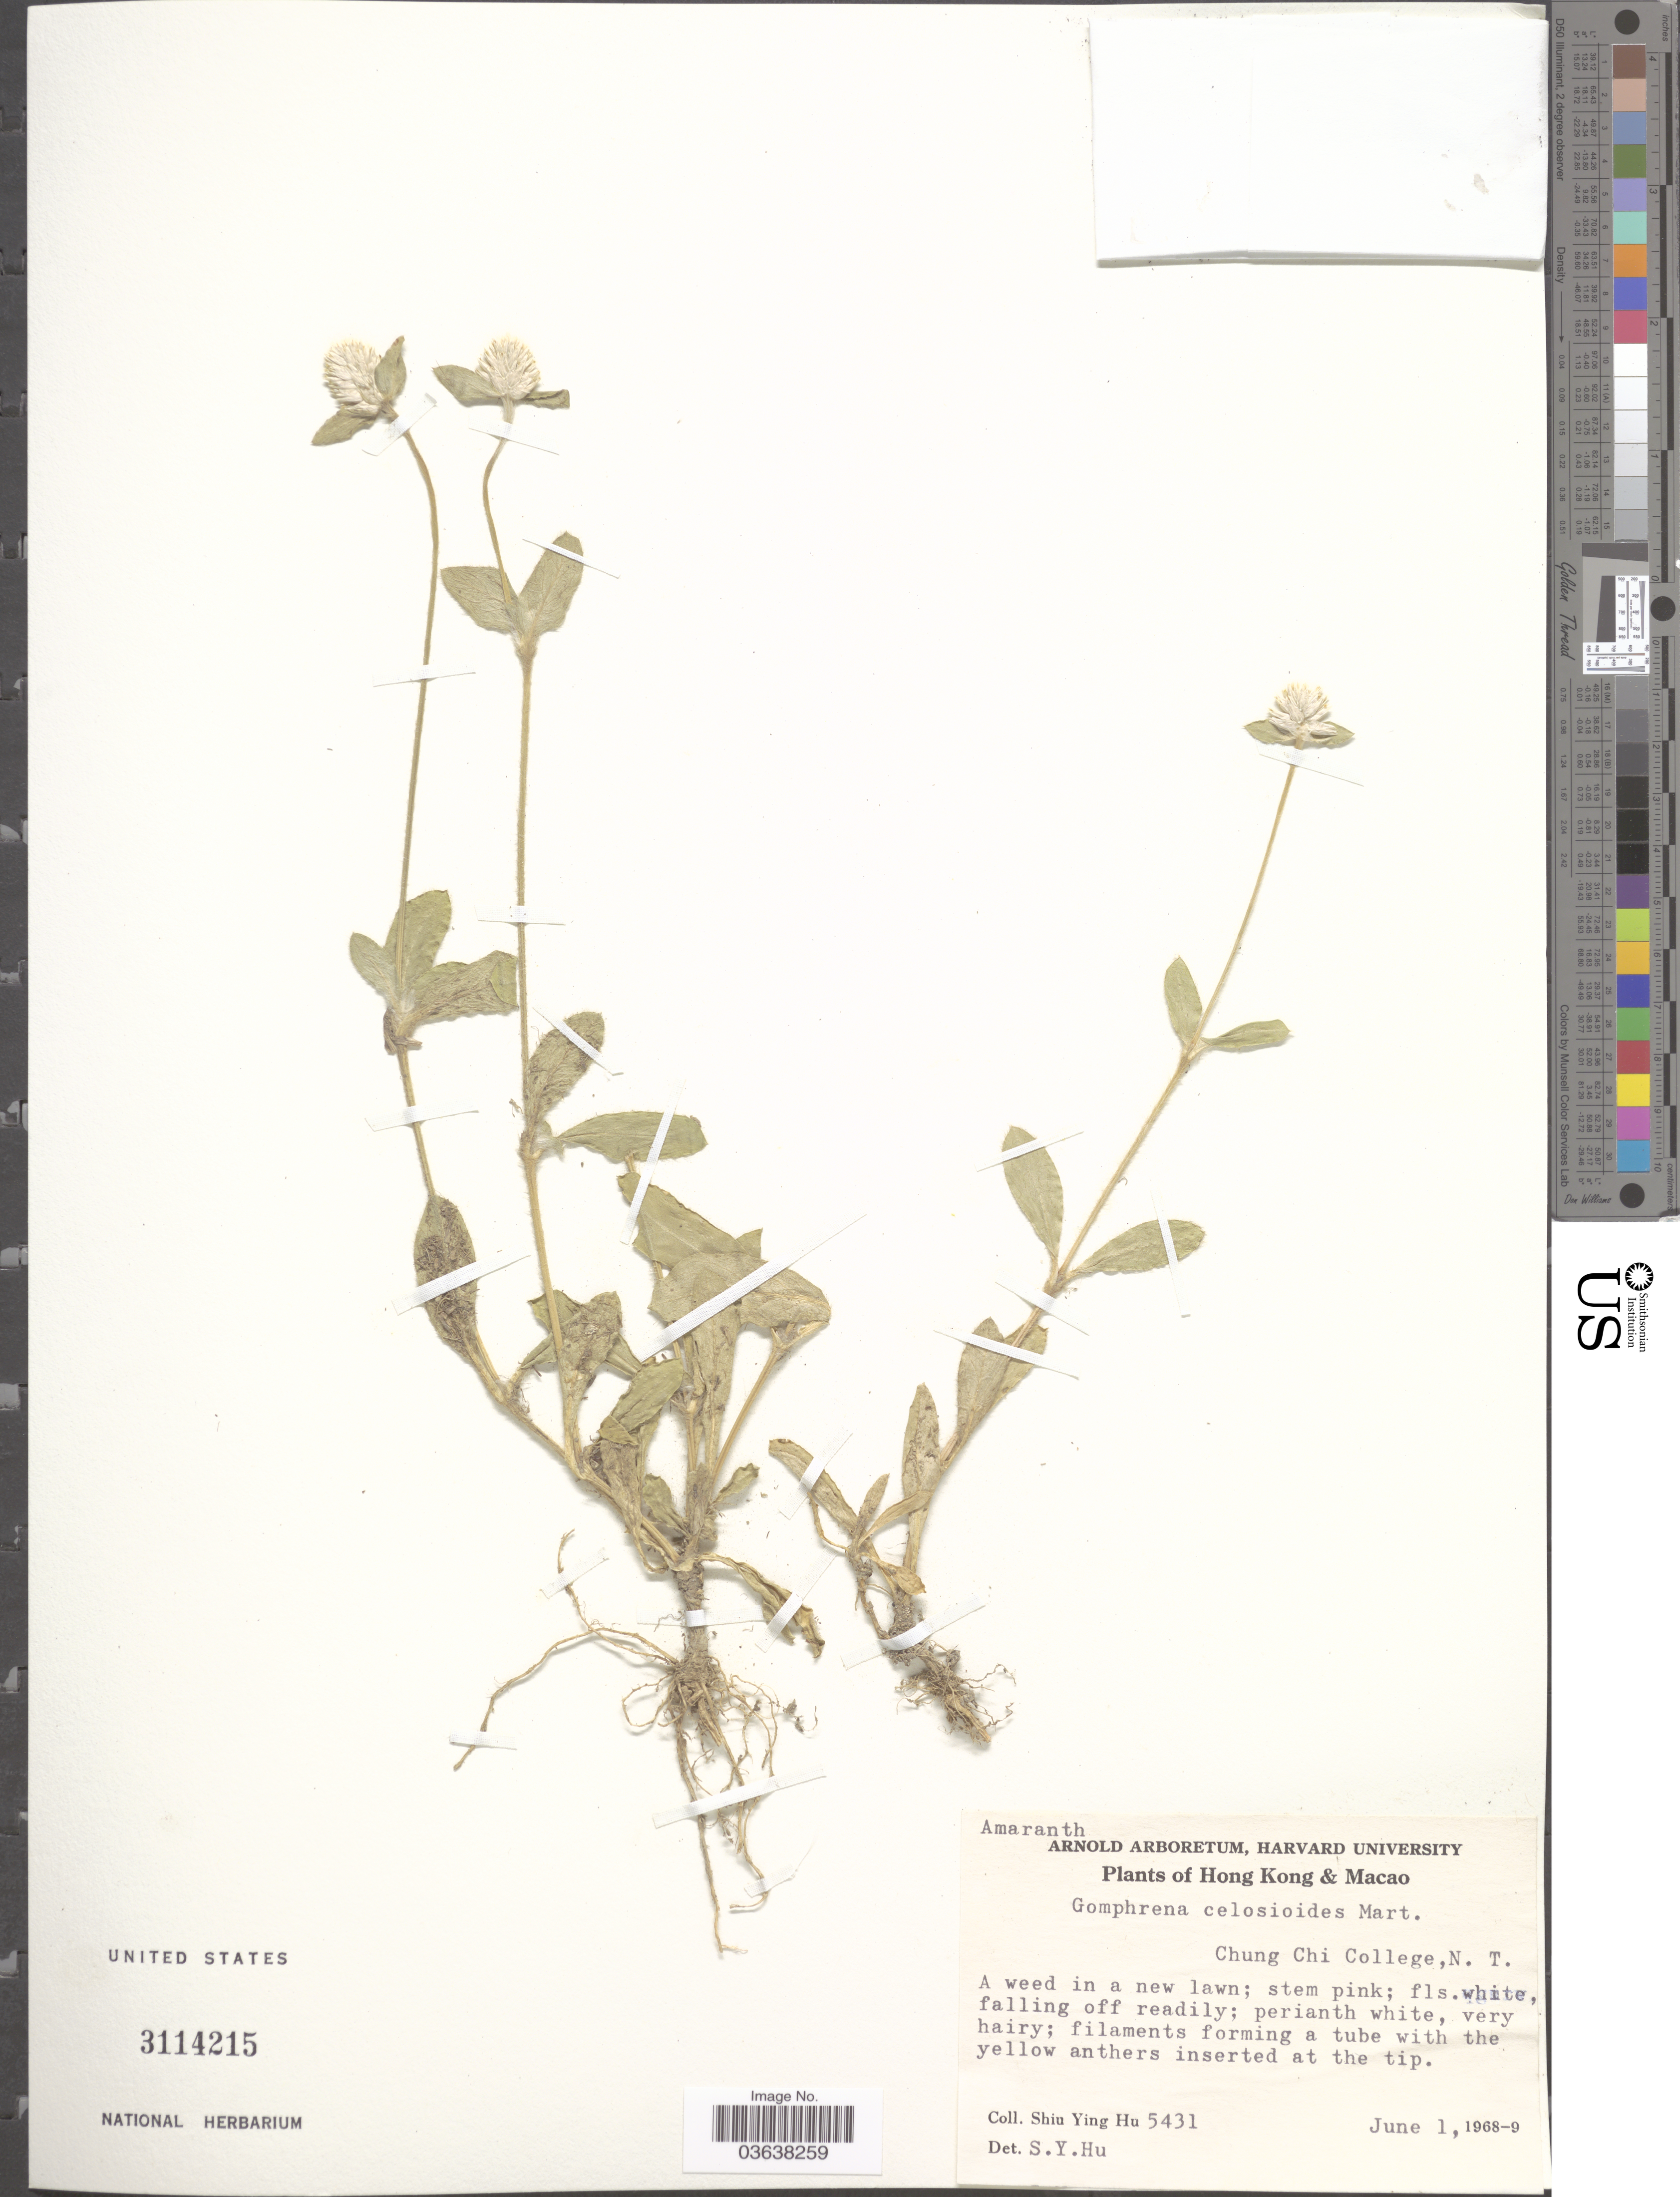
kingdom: Plantae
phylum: Tracheophyta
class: Magnoliopsida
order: Caryophyllales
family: Amaranthaceae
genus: Gomphrena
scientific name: Gomphrena celosioides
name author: Mart.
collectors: S. Y. Hu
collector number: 5431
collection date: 1968-06-01/1969-06-01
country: China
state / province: Hong Kong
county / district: New Territories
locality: Hong Kong & Macao. Chung Chi College, N. T.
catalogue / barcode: US 3114215